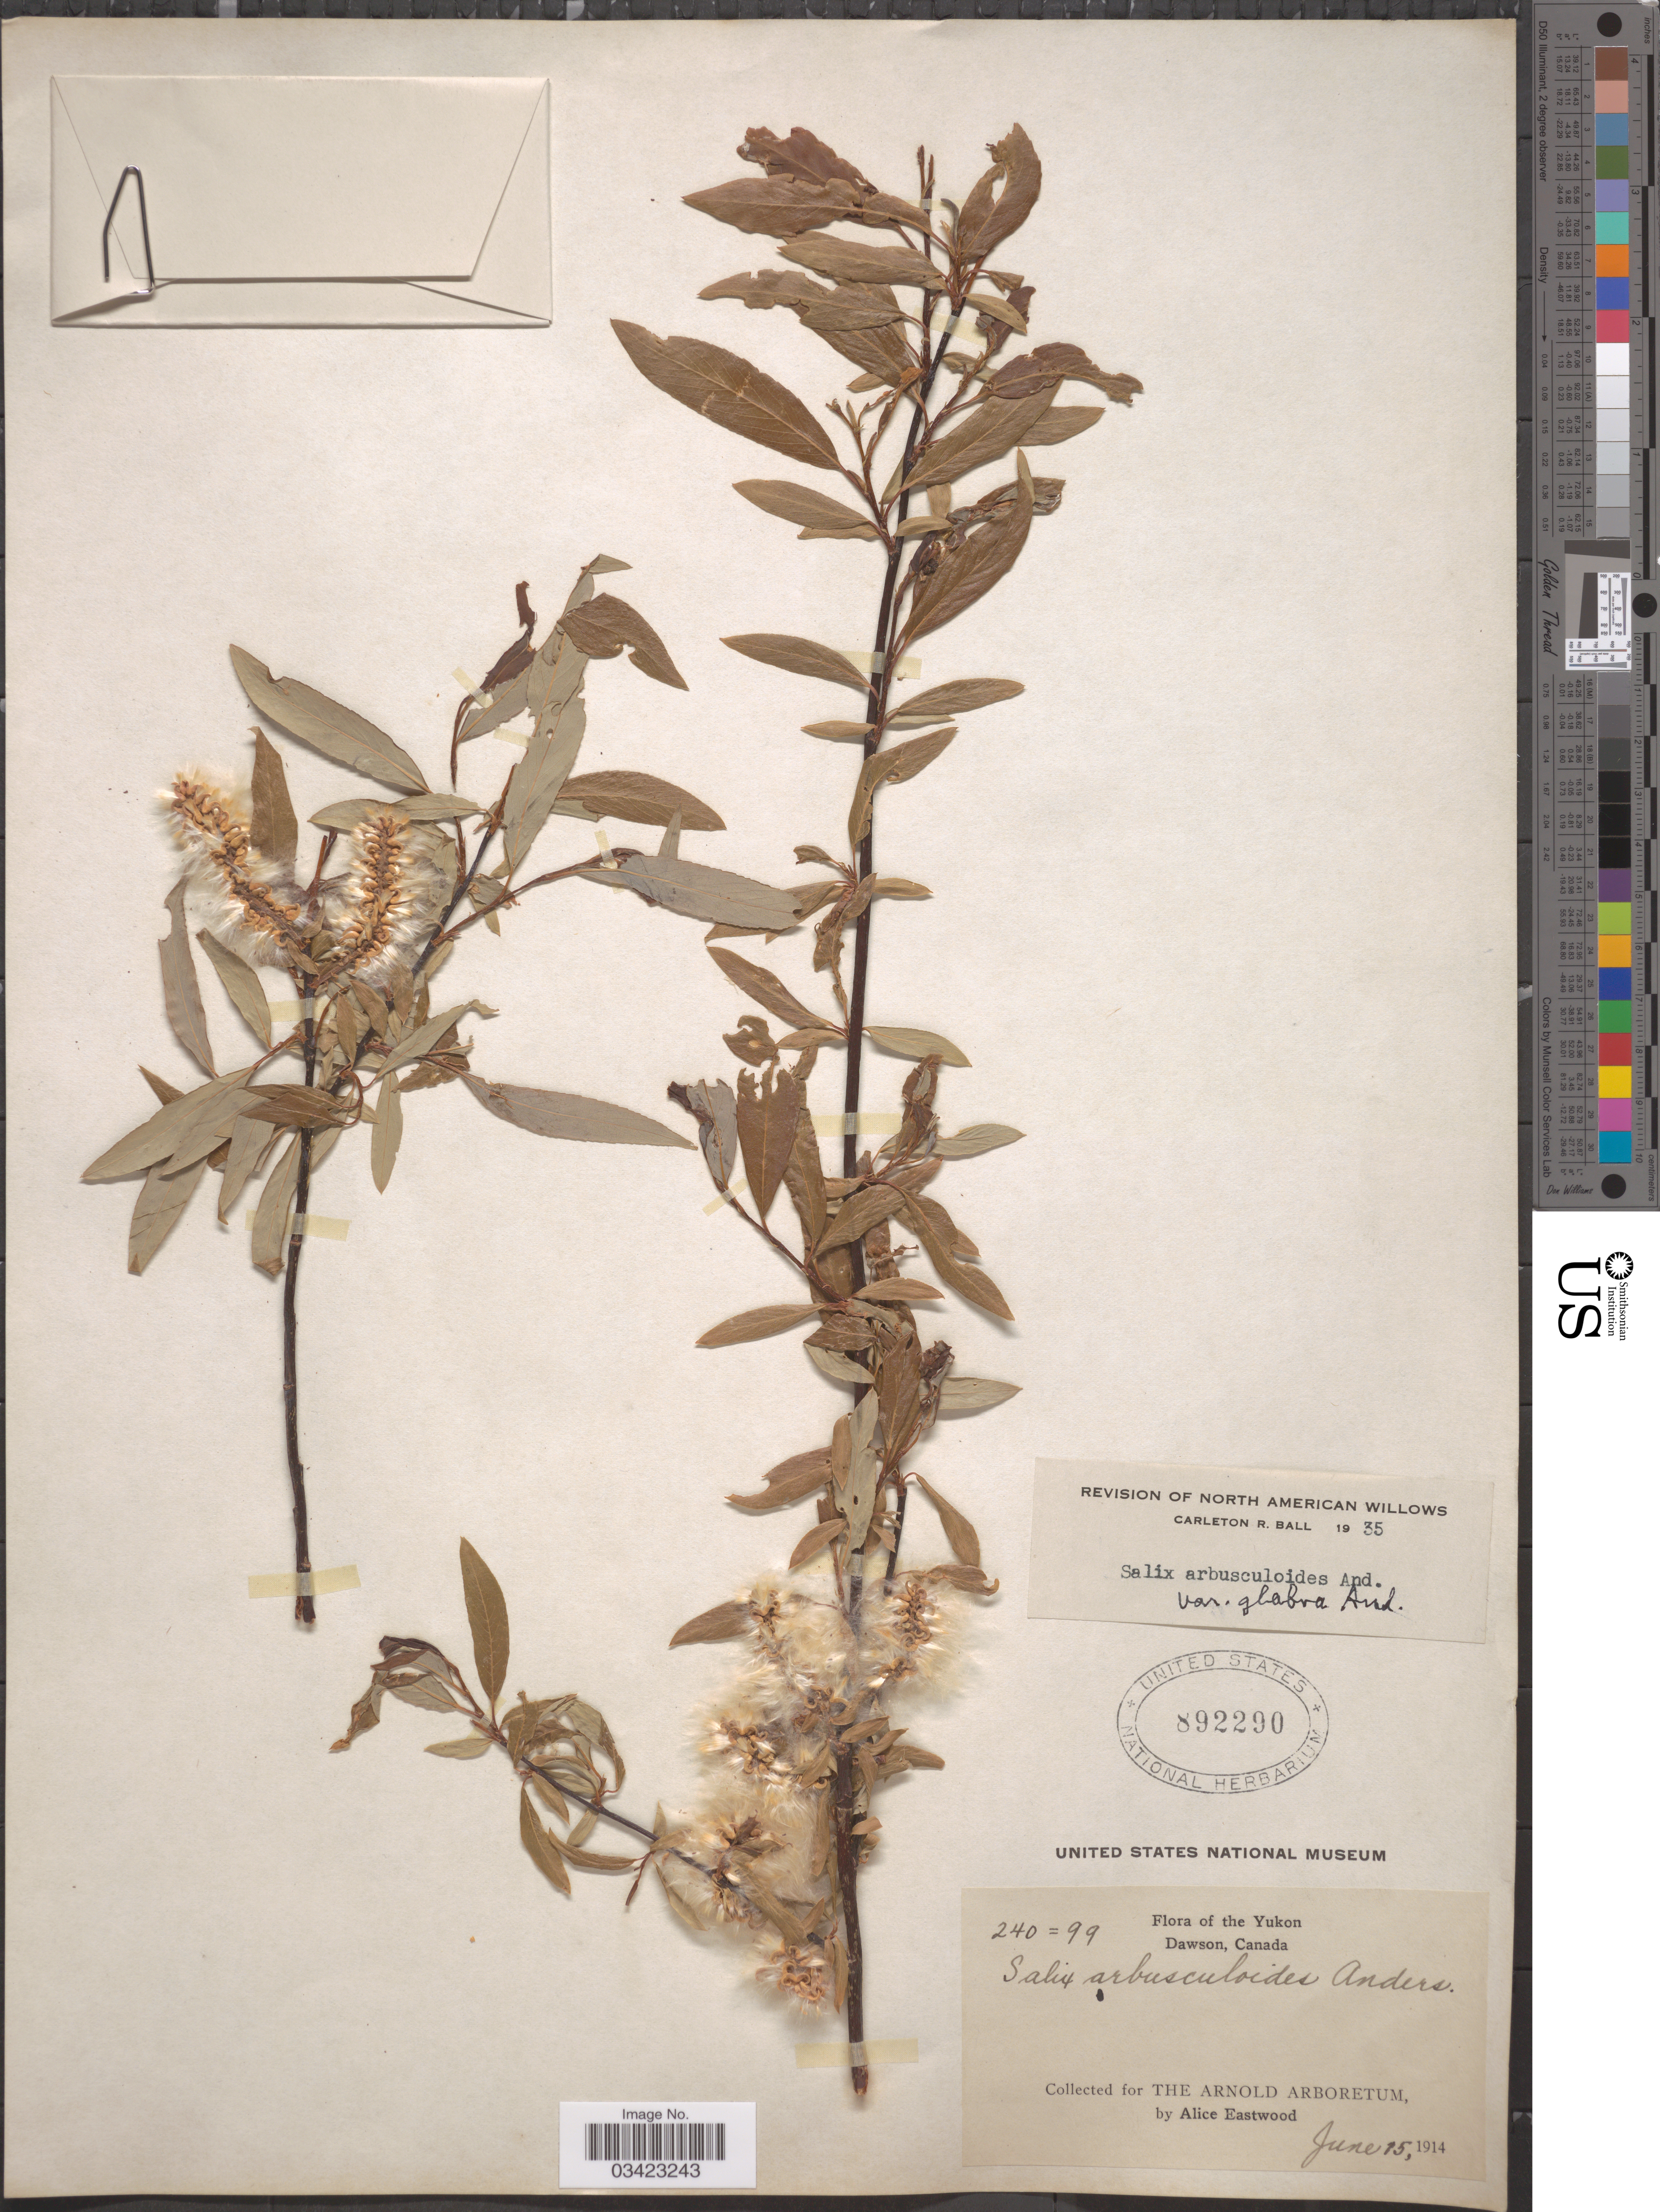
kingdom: Plantae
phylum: Tracheophyta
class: Magnoliopsida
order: Malpighiales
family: Salicaceae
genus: Salix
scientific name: Salix arbusculoides var. glabra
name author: Andersson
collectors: A. Eastwood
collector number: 240=99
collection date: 1914-06-15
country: Canada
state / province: Yukon Territory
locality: Yukon, Dawson.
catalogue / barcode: US 892290